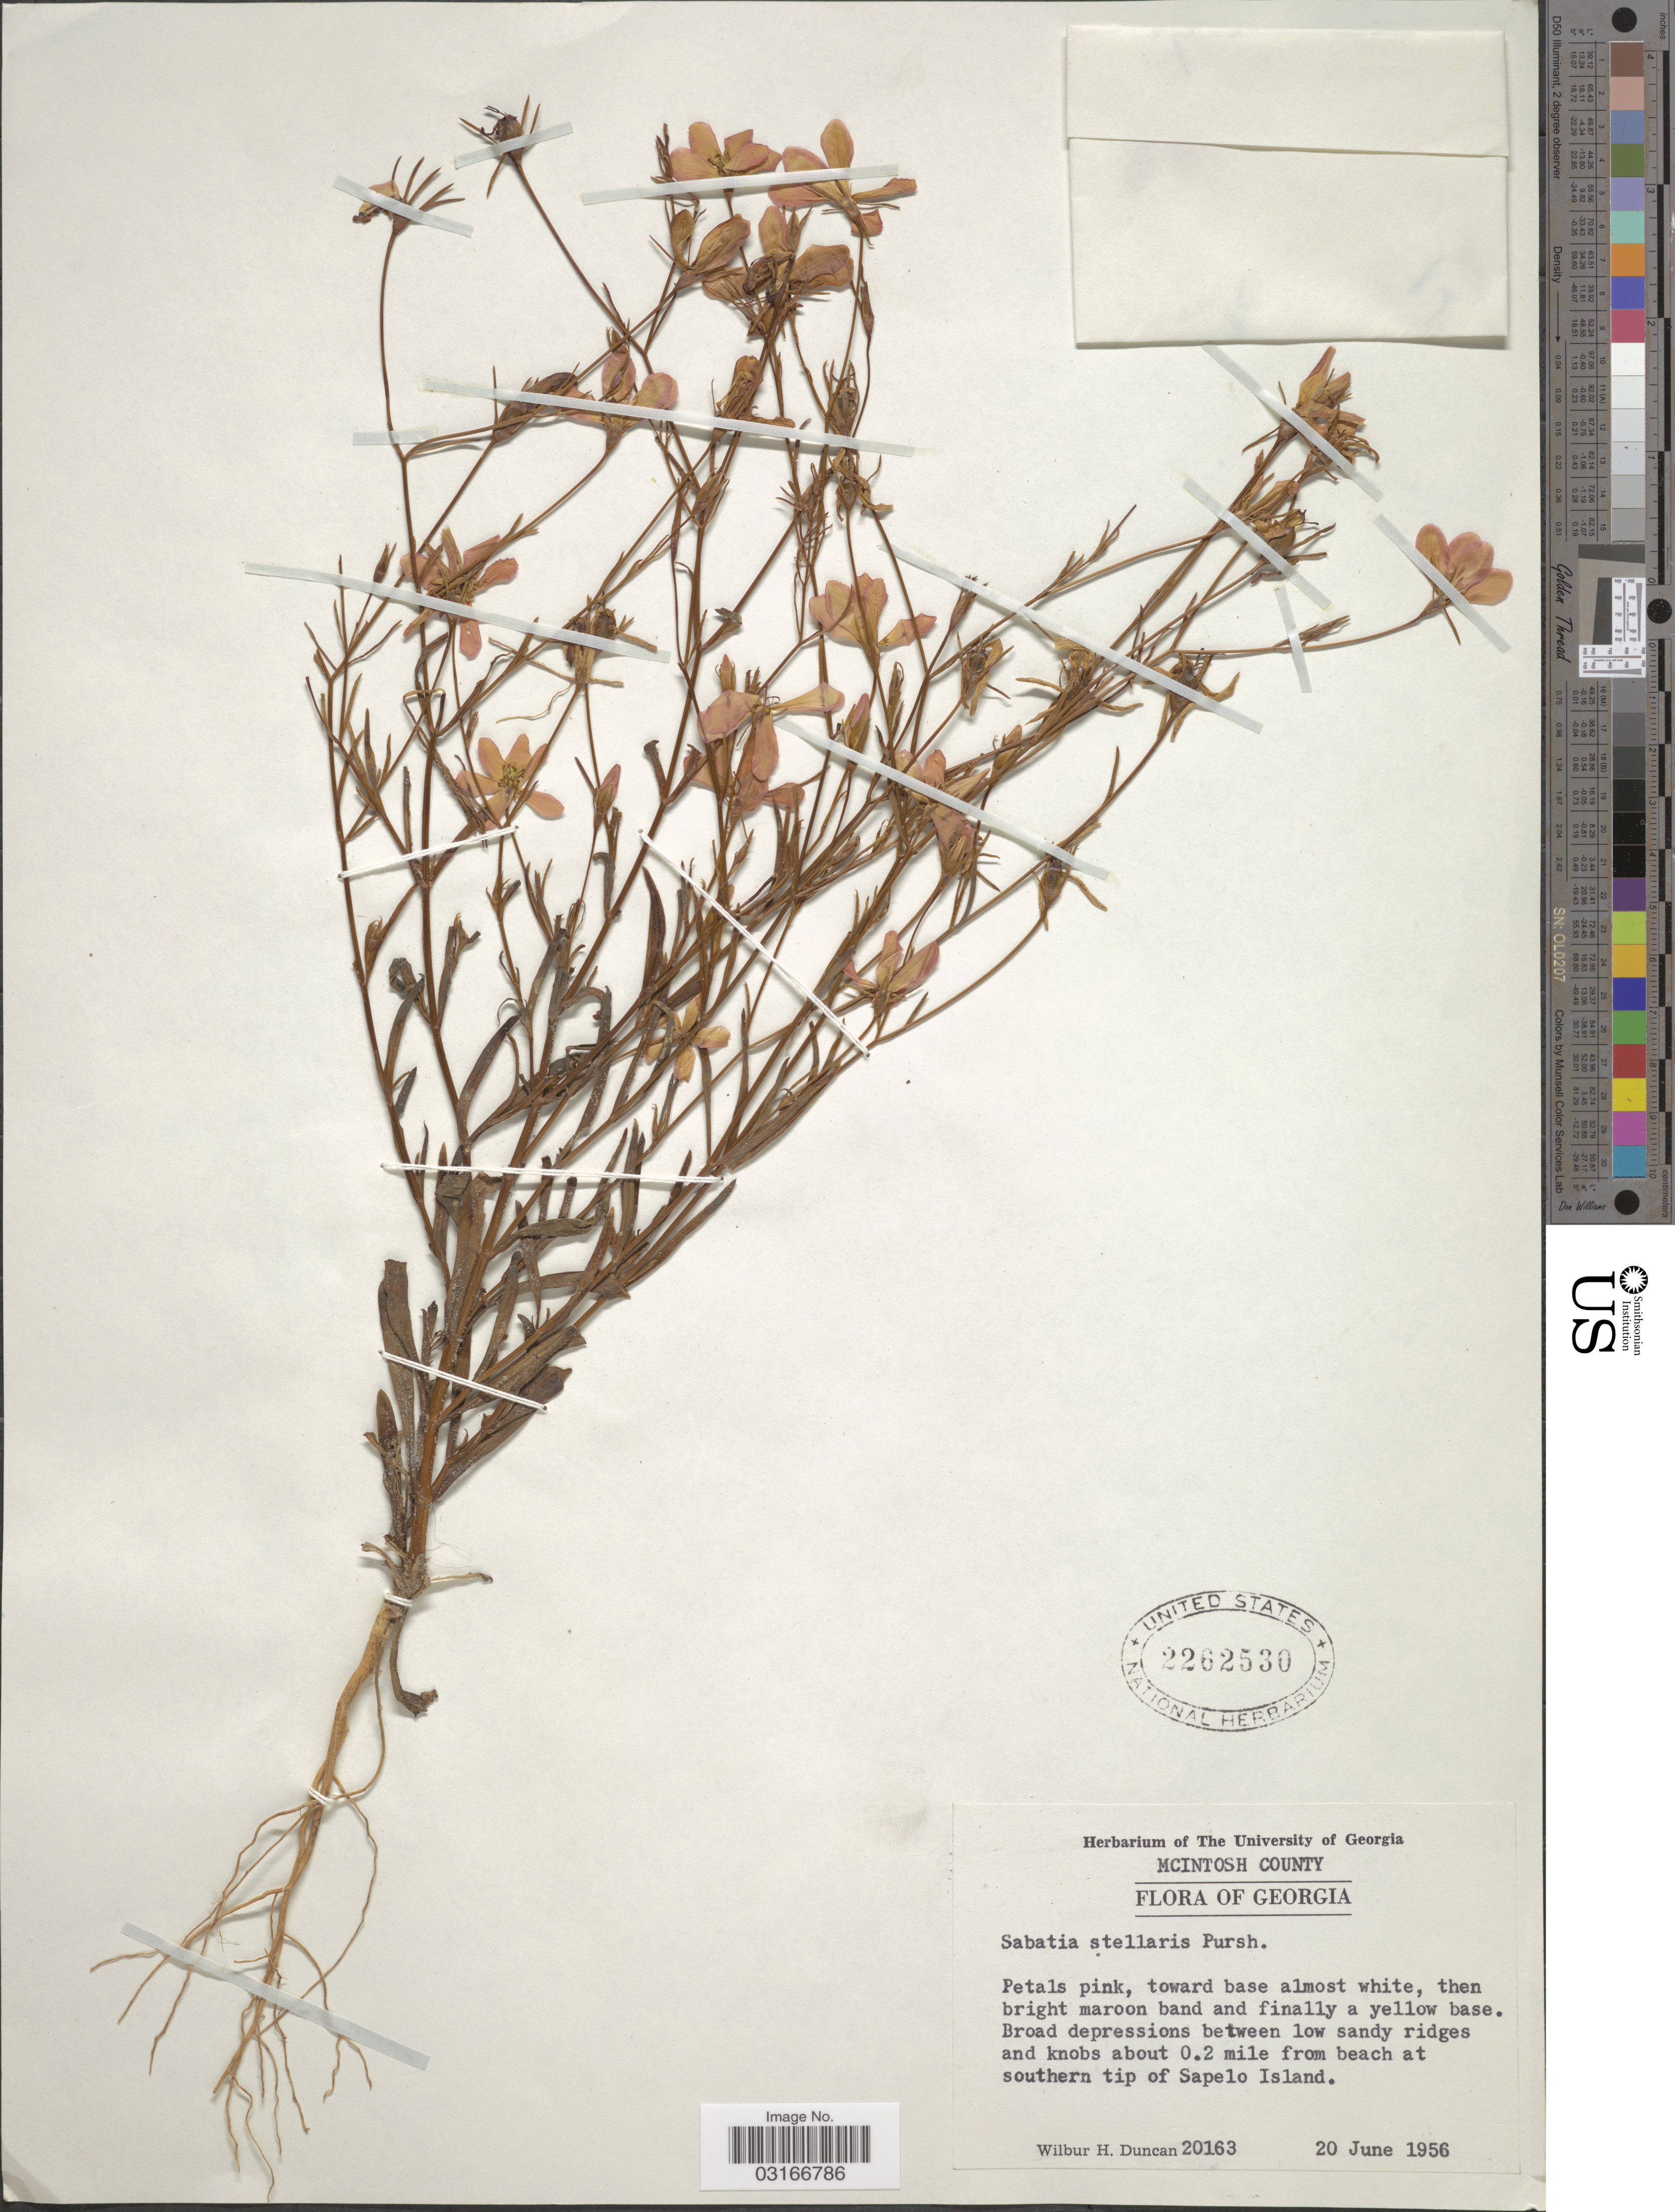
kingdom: Plantae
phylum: Tracheophyta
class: Magnoliopsida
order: Gentianales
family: Gentianaceae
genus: Sabatia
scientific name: Sabatia stellaris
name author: Pursh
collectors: W. H. Duncan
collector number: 20163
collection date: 1956-06-20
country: United States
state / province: Georgia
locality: Mcintosh County. About 0.2 mile from beach at southern tip of Sapelo Island.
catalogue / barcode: US 2262530